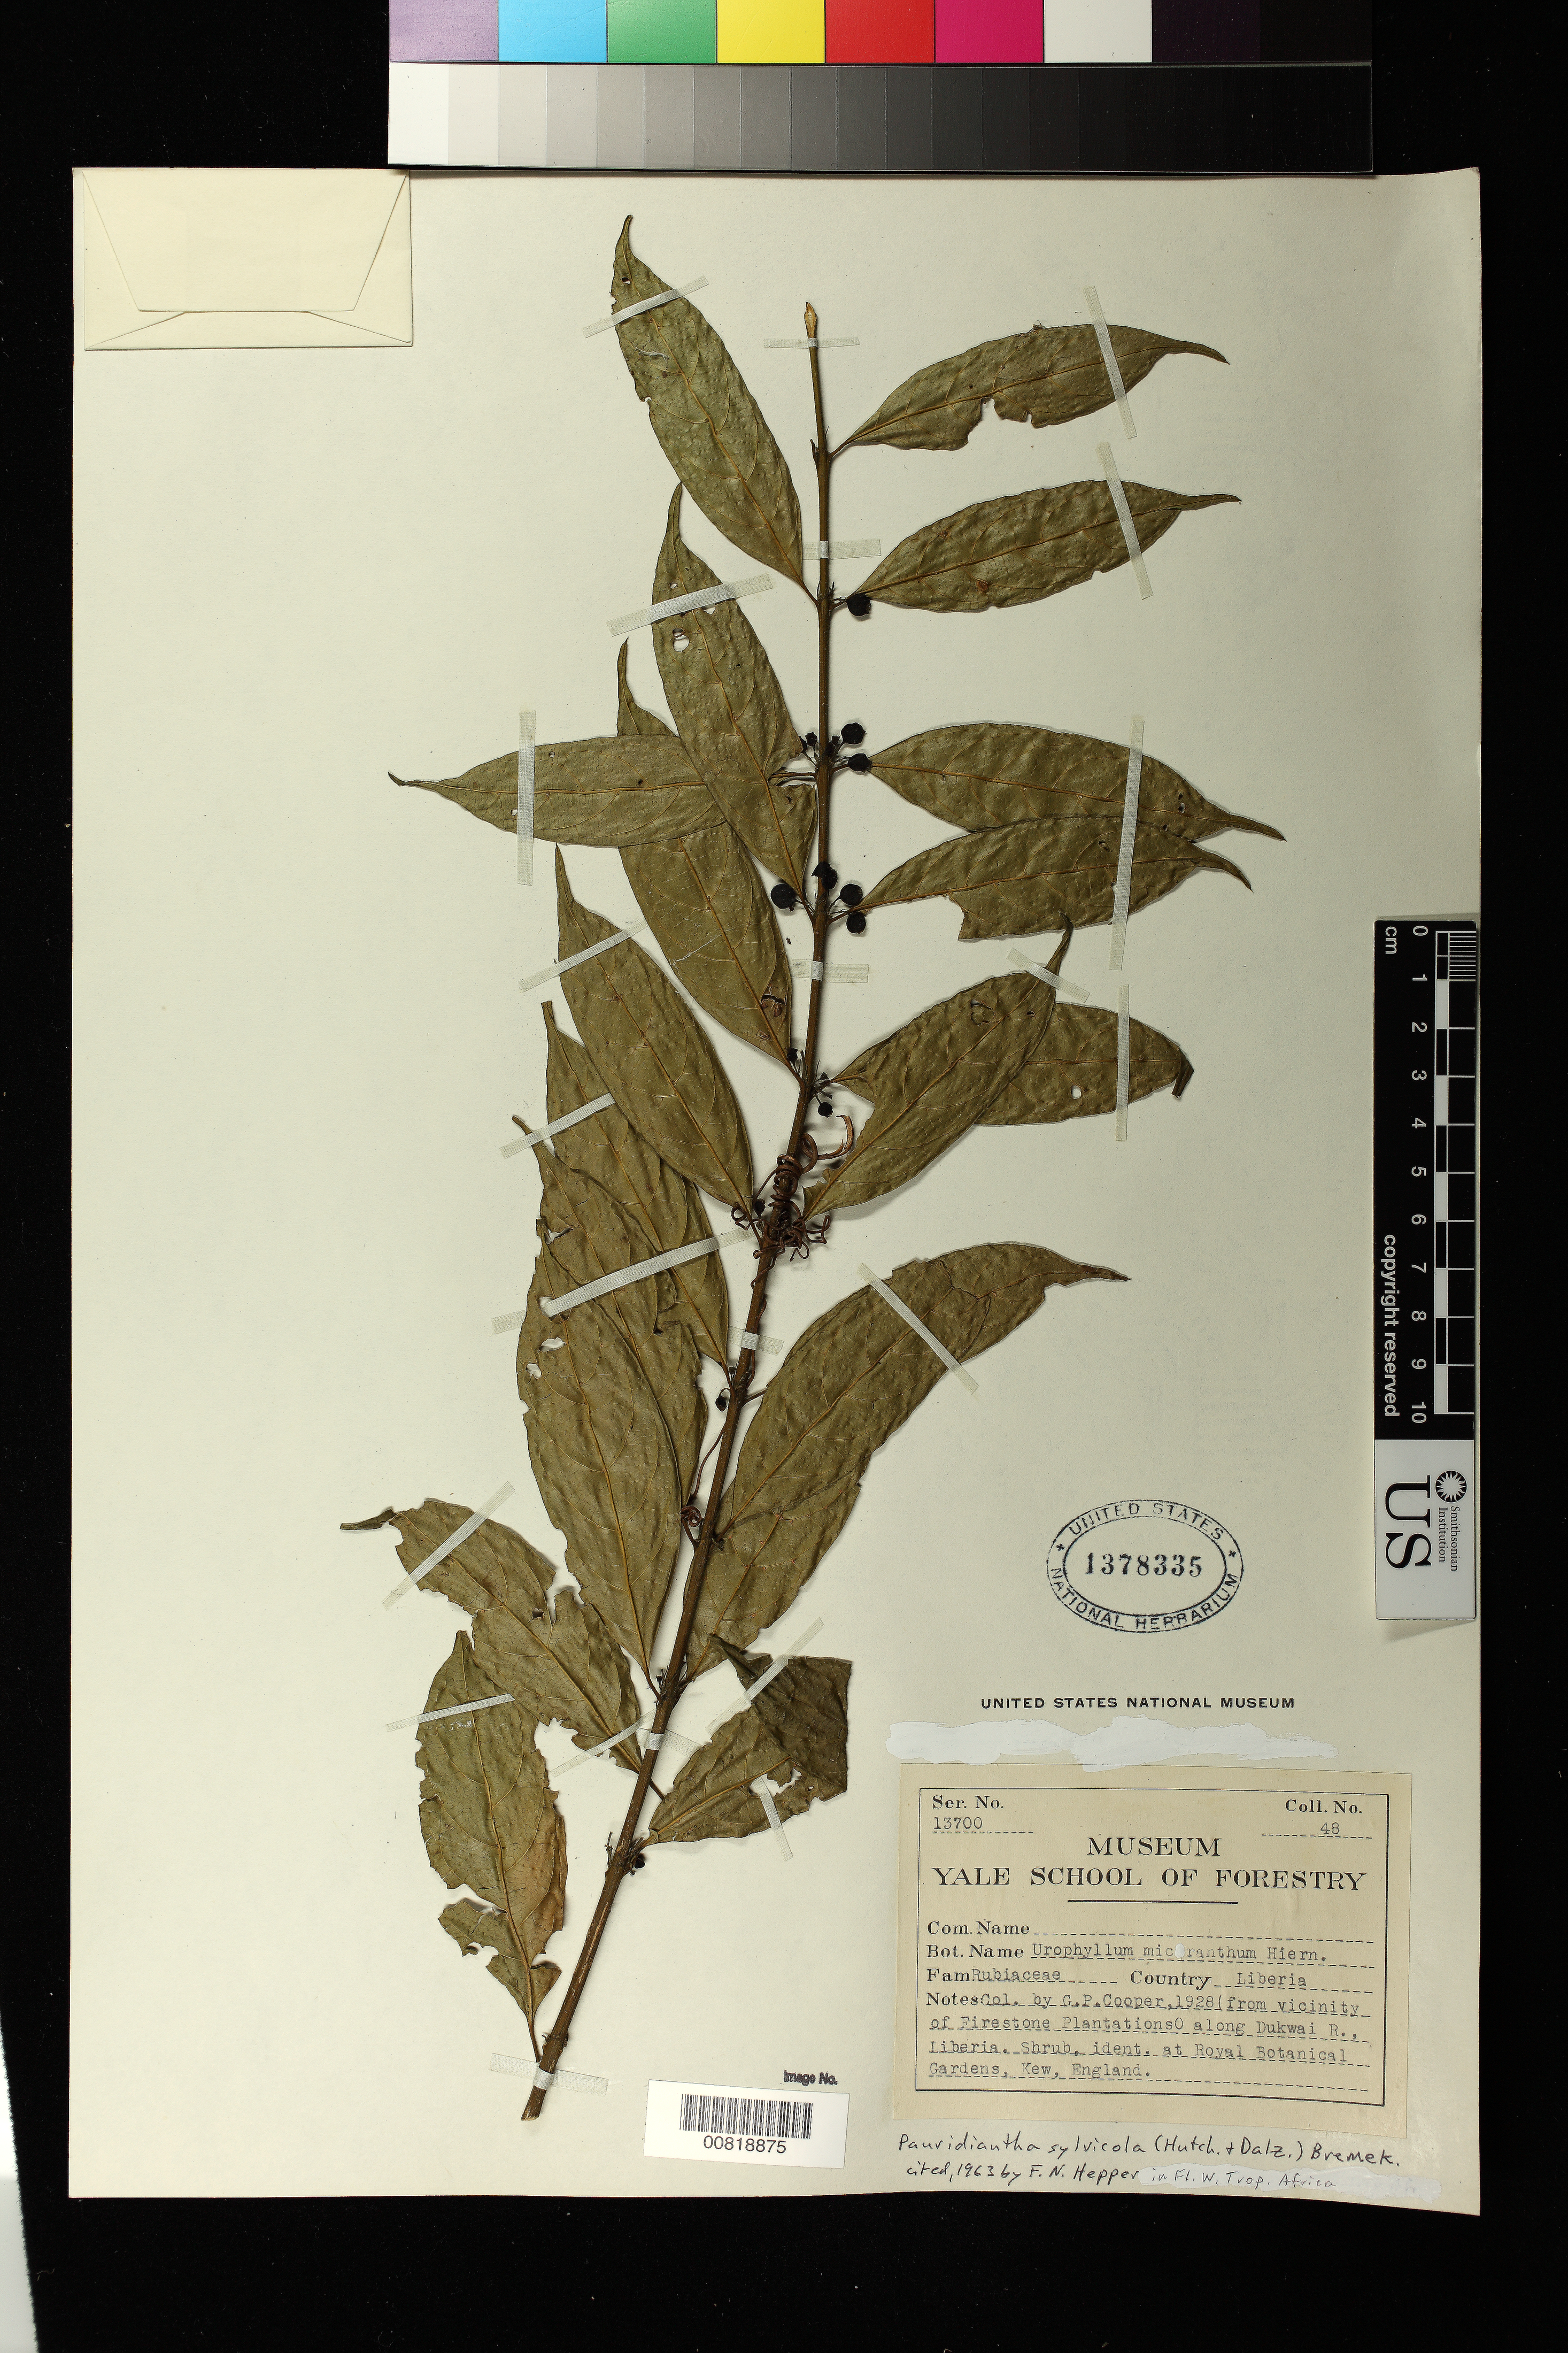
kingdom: Plantae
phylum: Tracheophyta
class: Magnoliopsida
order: Gentianales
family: Rubiaceae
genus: Pauridiantha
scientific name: Pauridiantha sylvicola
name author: (Hutch. & Dalziel) Bremek.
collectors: G. Cooper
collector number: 48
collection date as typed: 1928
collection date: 1928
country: Liberia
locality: (near Firestone Plantations) along Dukwai River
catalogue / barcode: US 1378335